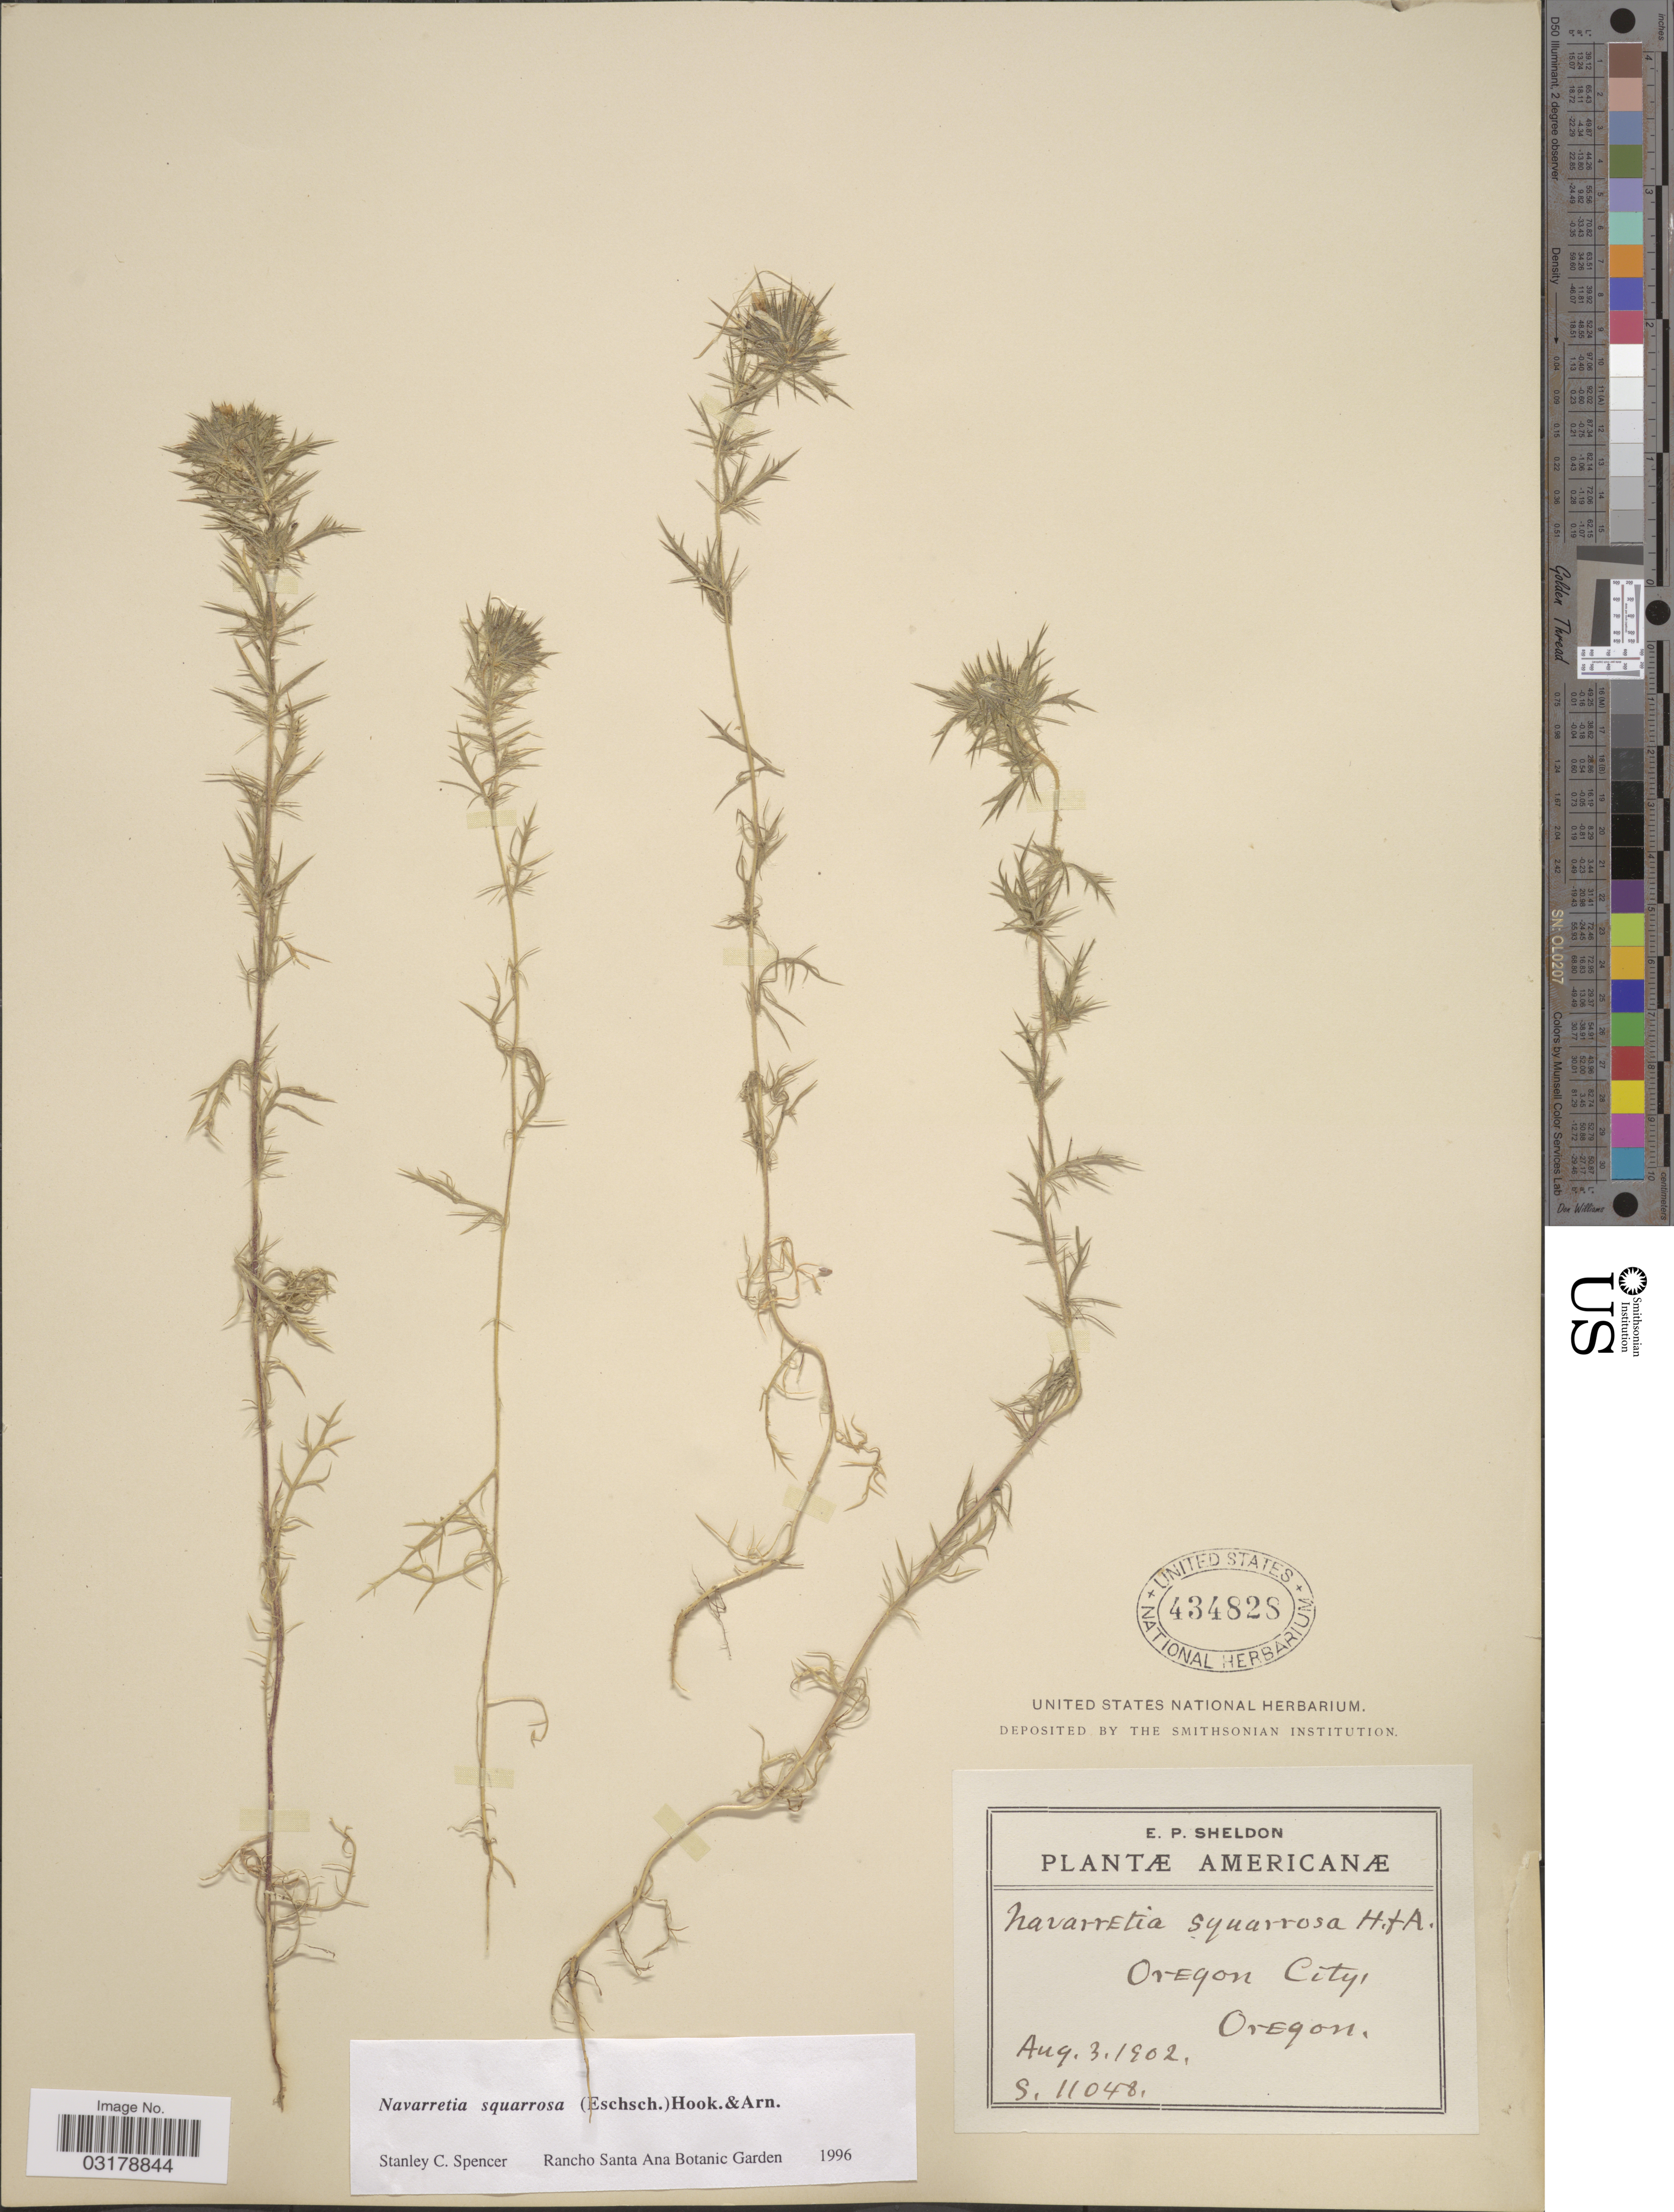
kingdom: Plantae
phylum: Tracheophyta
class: Magnoliopsida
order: Ericales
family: Polemoniaceae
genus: Navarretia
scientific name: Navarretia squarrosa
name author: (Eschsch.) Hook. & Arn.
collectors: E. P. Sheldon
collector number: S 11048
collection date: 1902-08-03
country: United States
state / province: Oregon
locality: Oregon City.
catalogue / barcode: US 434828